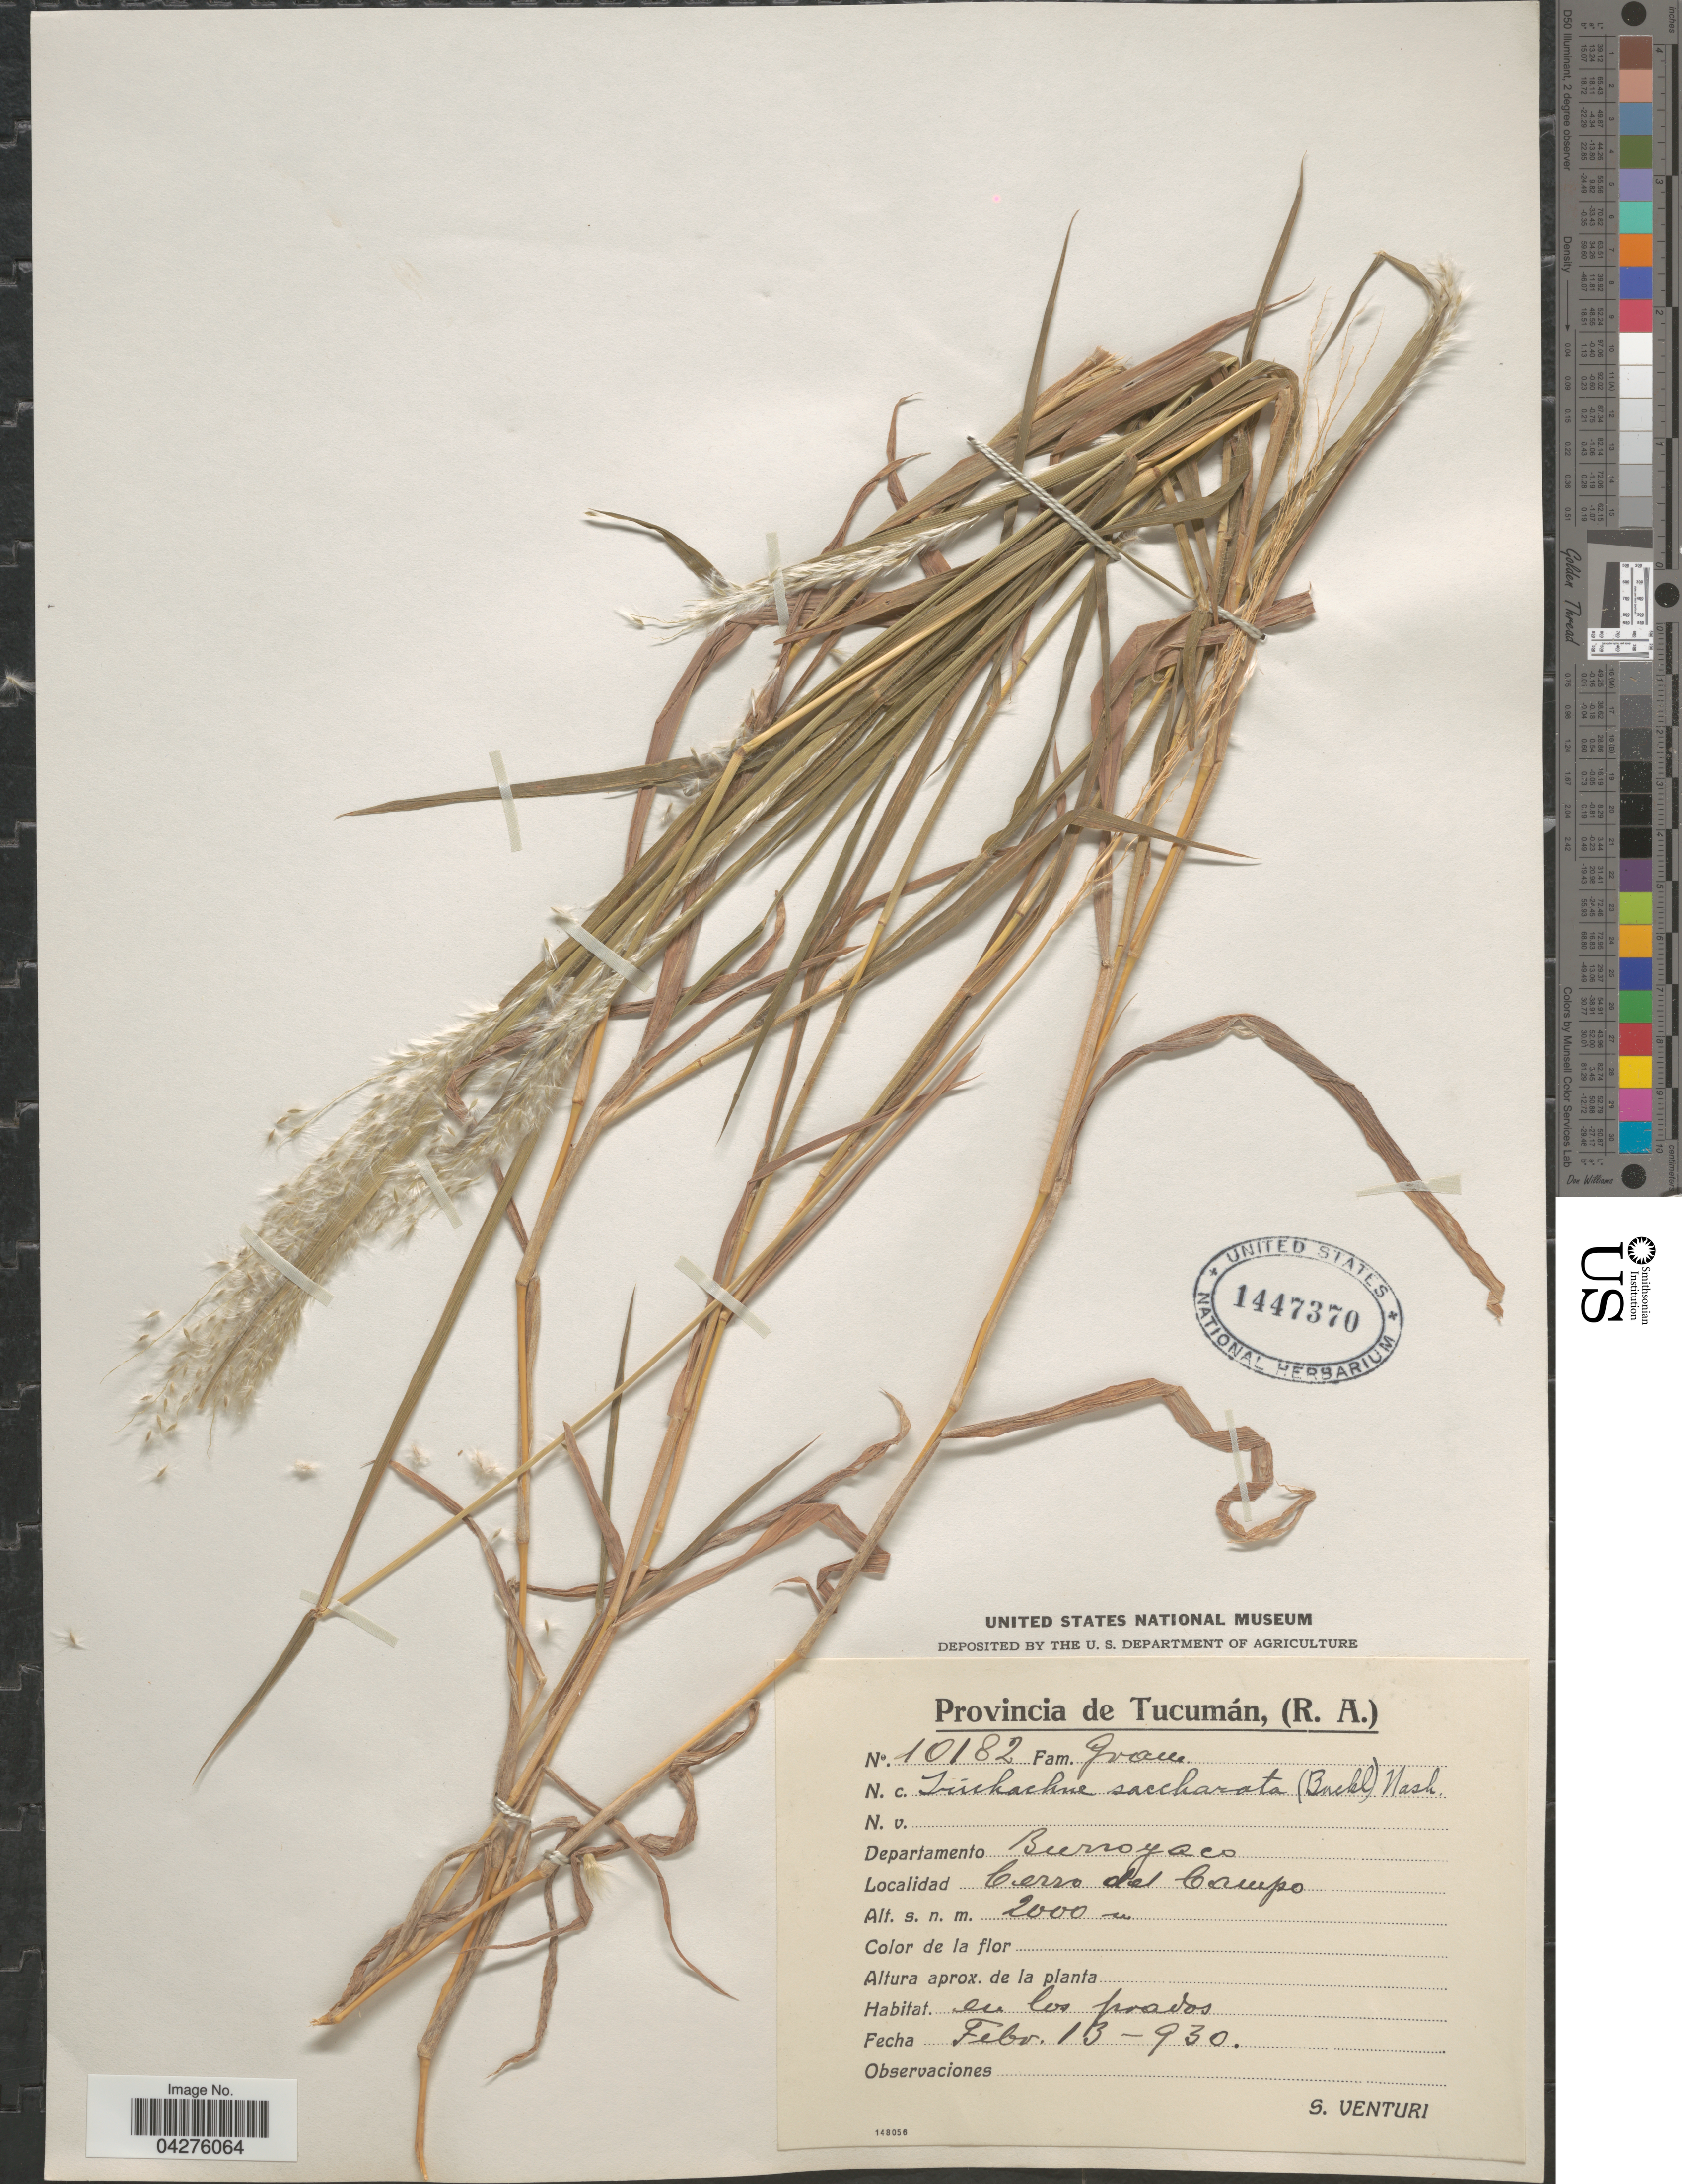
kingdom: Plantae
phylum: Tracheophyta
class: Liliopsida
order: Poales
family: Poaceae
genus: Digitaria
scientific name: Digitaria californica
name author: (Benth.) Henr.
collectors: S. Venturi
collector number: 10182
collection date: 1930-02-13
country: Argentina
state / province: Tucuman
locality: Departamento Burruyacú. Cerro del Campo.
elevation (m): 2000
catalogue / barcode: US 1447370